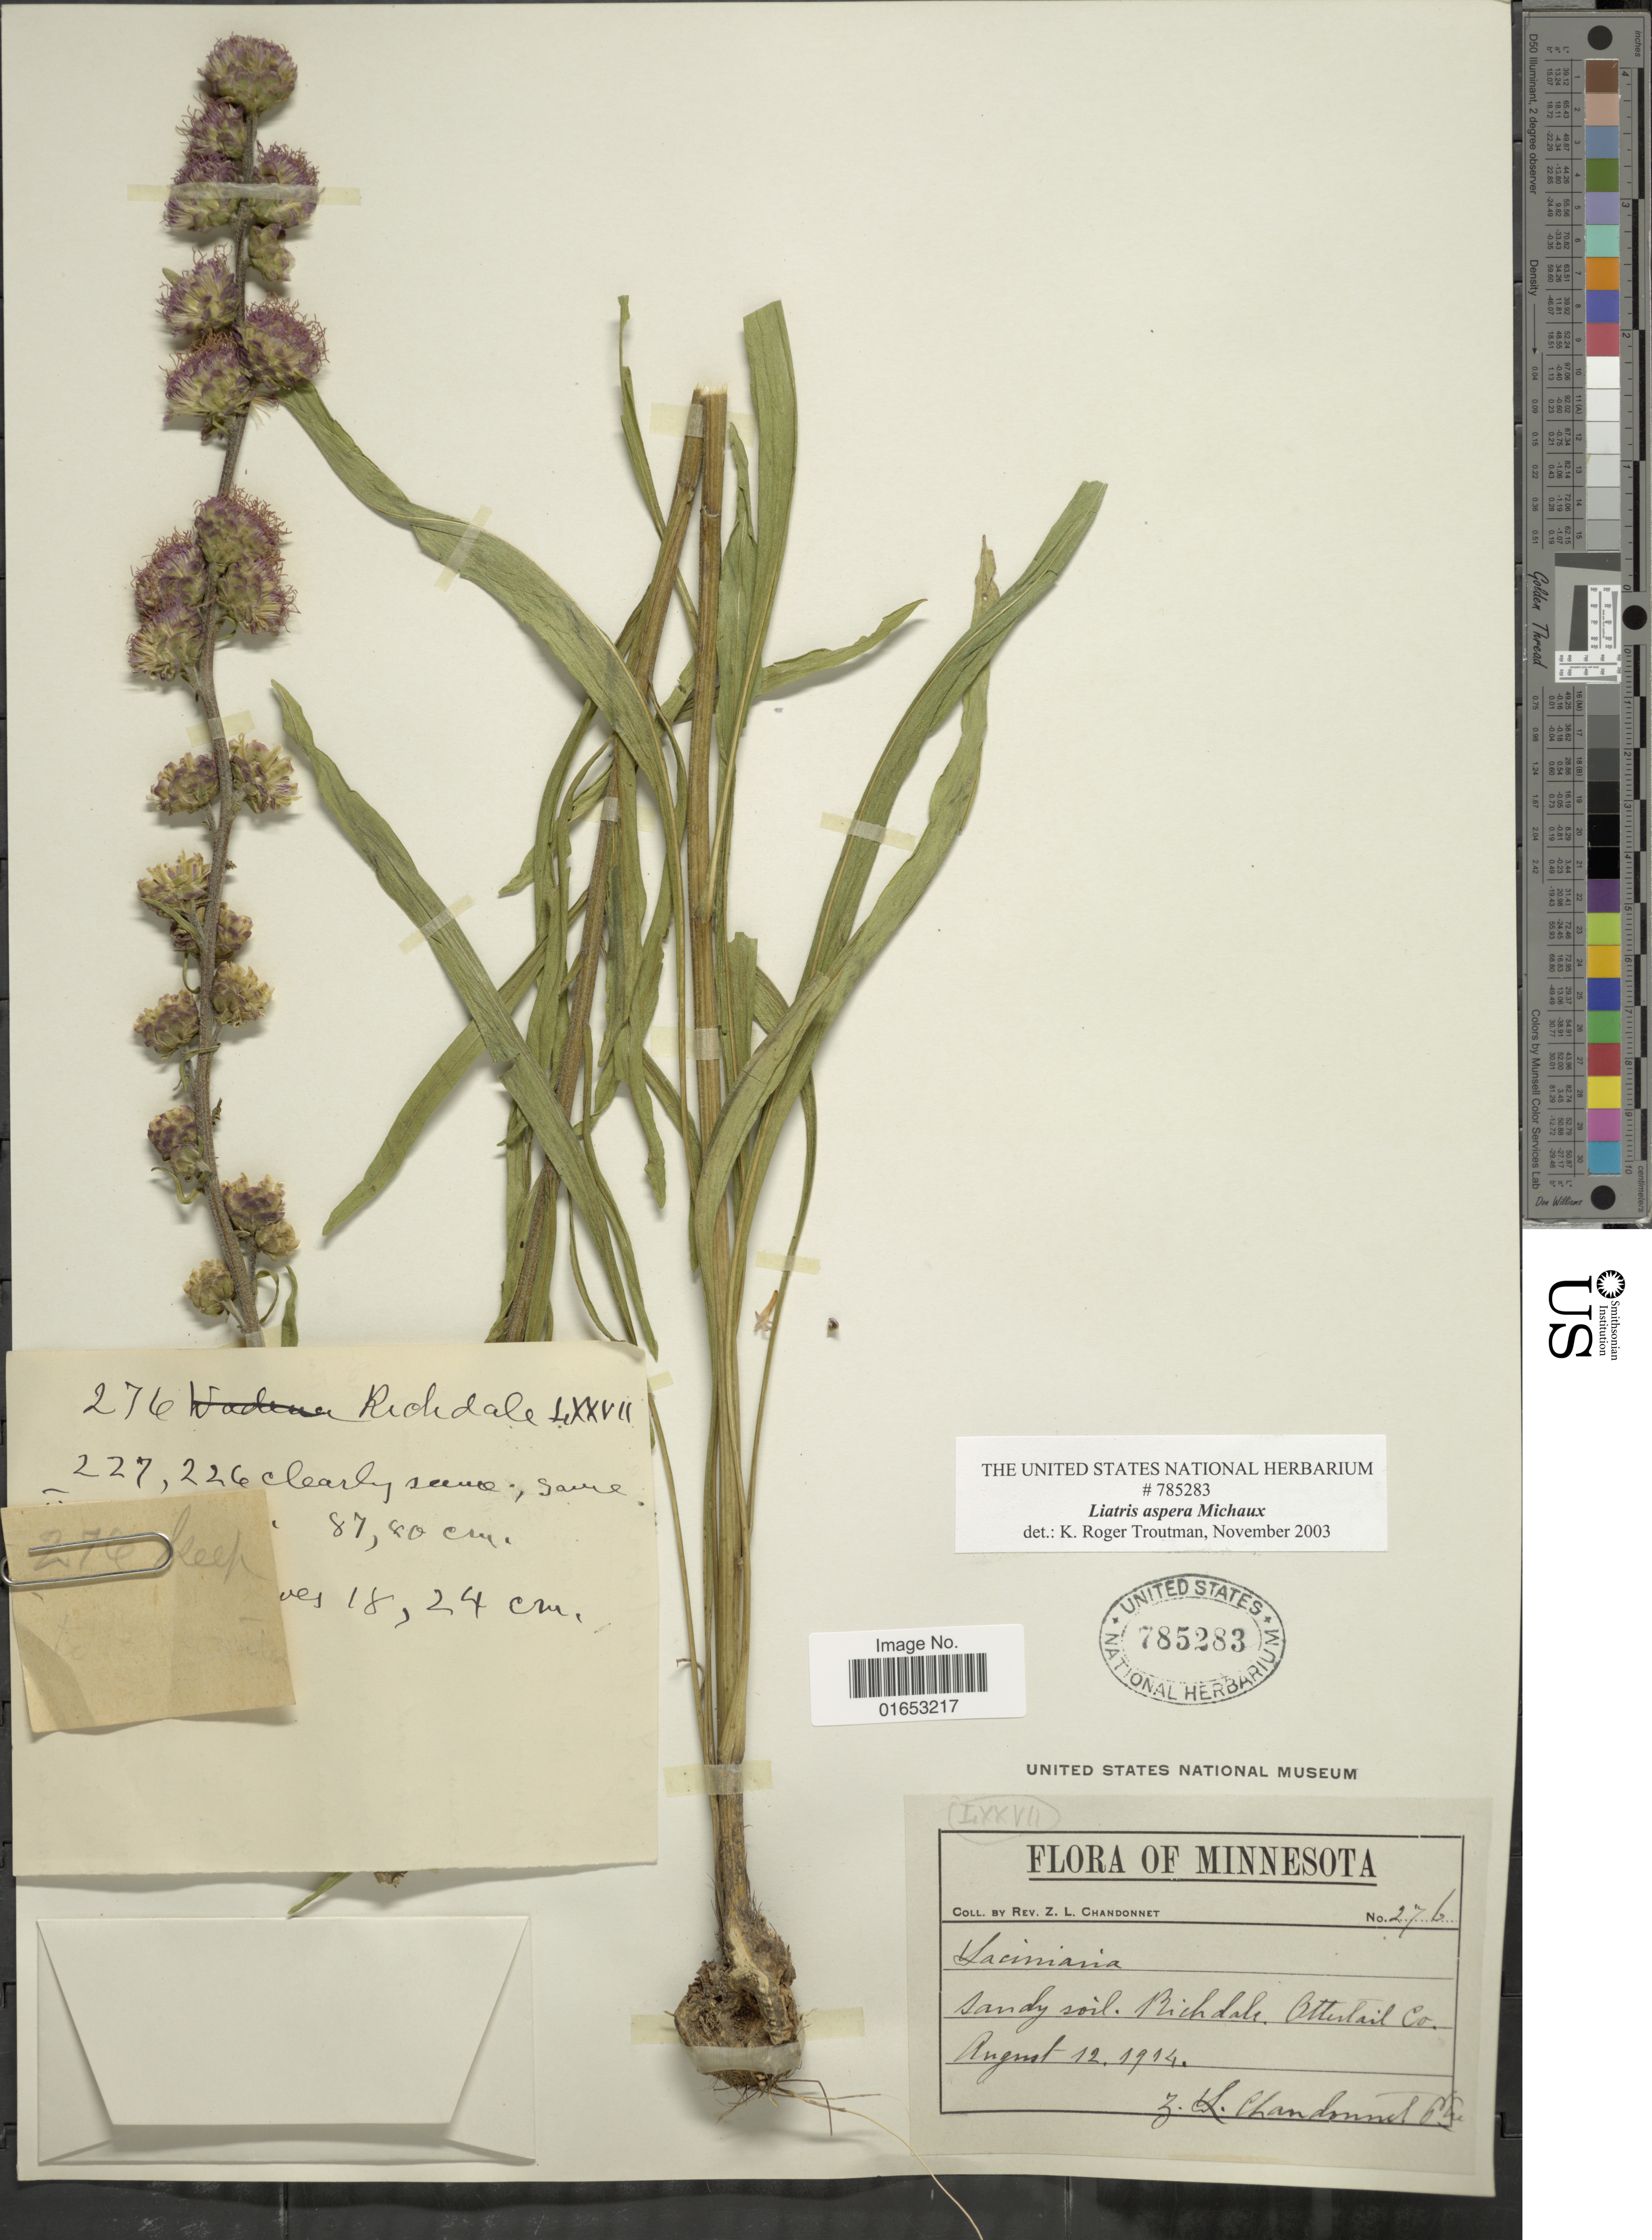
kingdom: Plantae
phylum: Tracheophyta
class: Magnoliopsida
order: Asterales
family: Asteraceae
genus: Liatris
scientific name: Liatris aspera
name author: Michx.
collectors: Z. Chandonnet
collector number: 276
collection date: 1914-08-12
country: United States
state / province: Minnesota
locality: Bichdale, Otter tail Co.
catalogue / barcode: US 785283